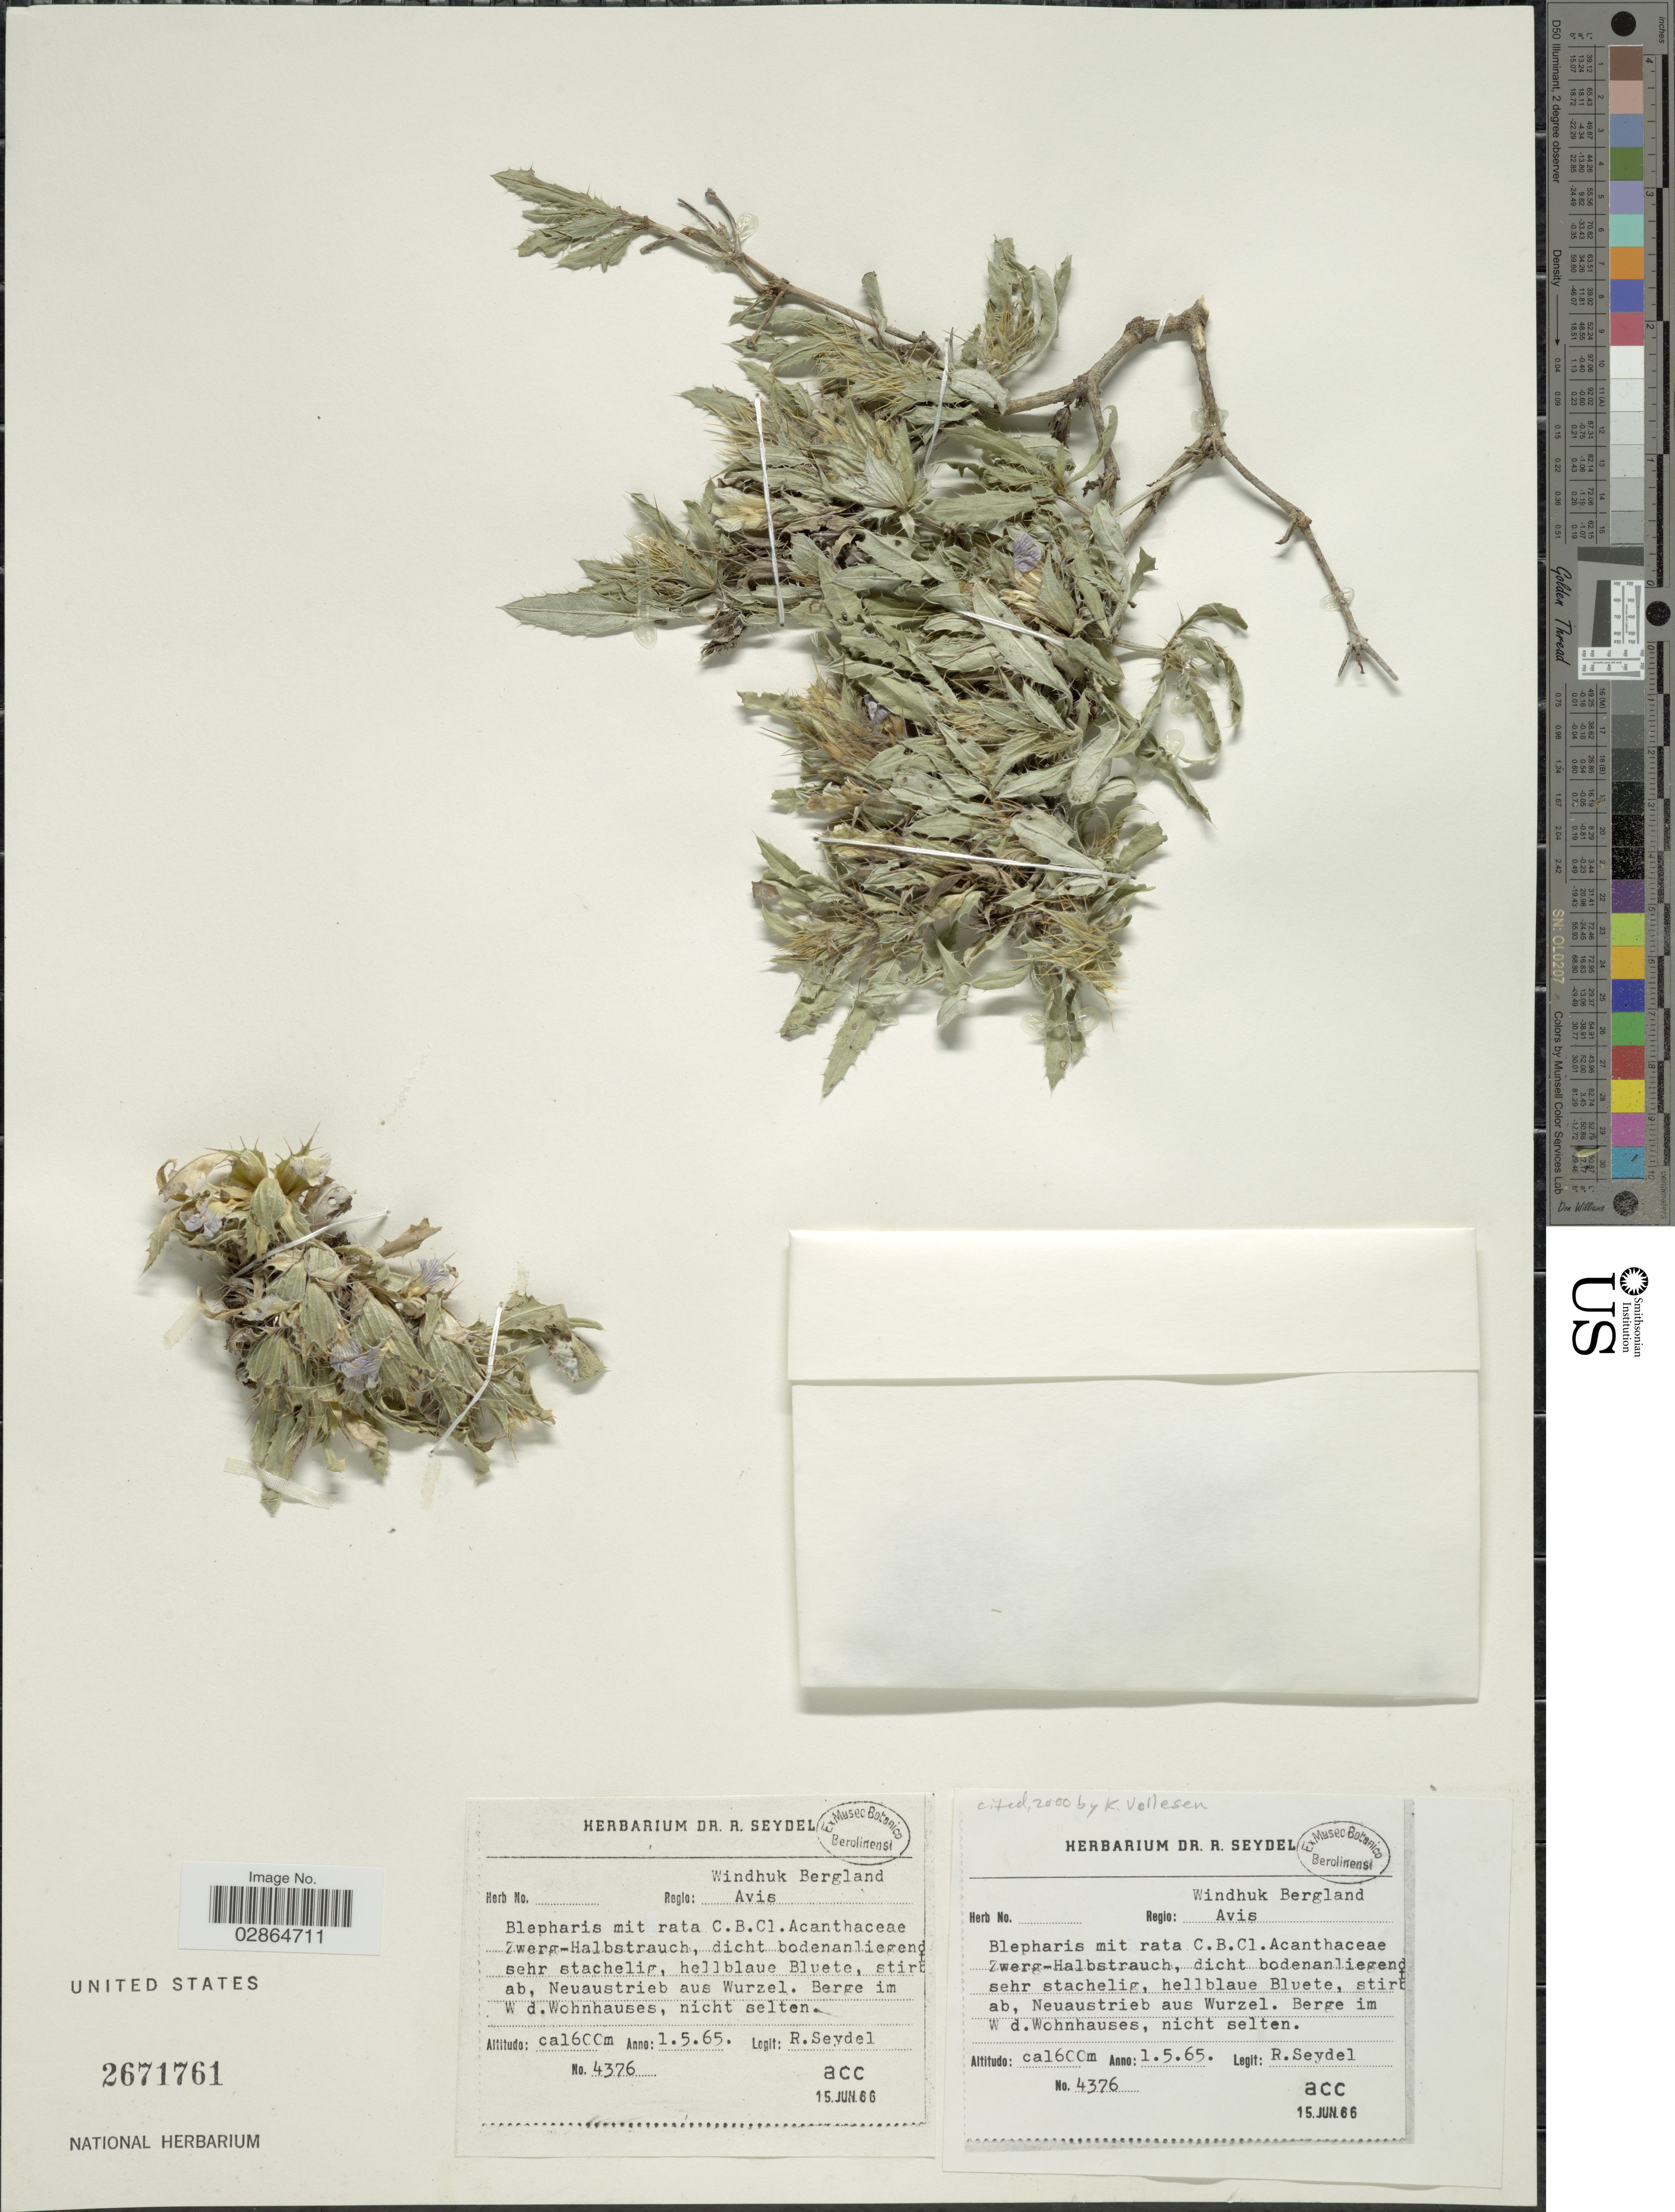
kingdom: Plantae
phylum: Tracheophyta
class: Magnoliopsida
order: Lamiales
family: Acanthaceae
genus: Blepharis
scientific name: Blepharis mitrata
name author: C.B. Clarke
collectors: R. Seydel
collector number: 4376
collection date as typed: Transcribed d/m/y: 15/6/65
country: Namibia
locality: Regio: Windhuk Bergland Avis.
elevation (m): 1600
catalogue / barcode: US 2671761